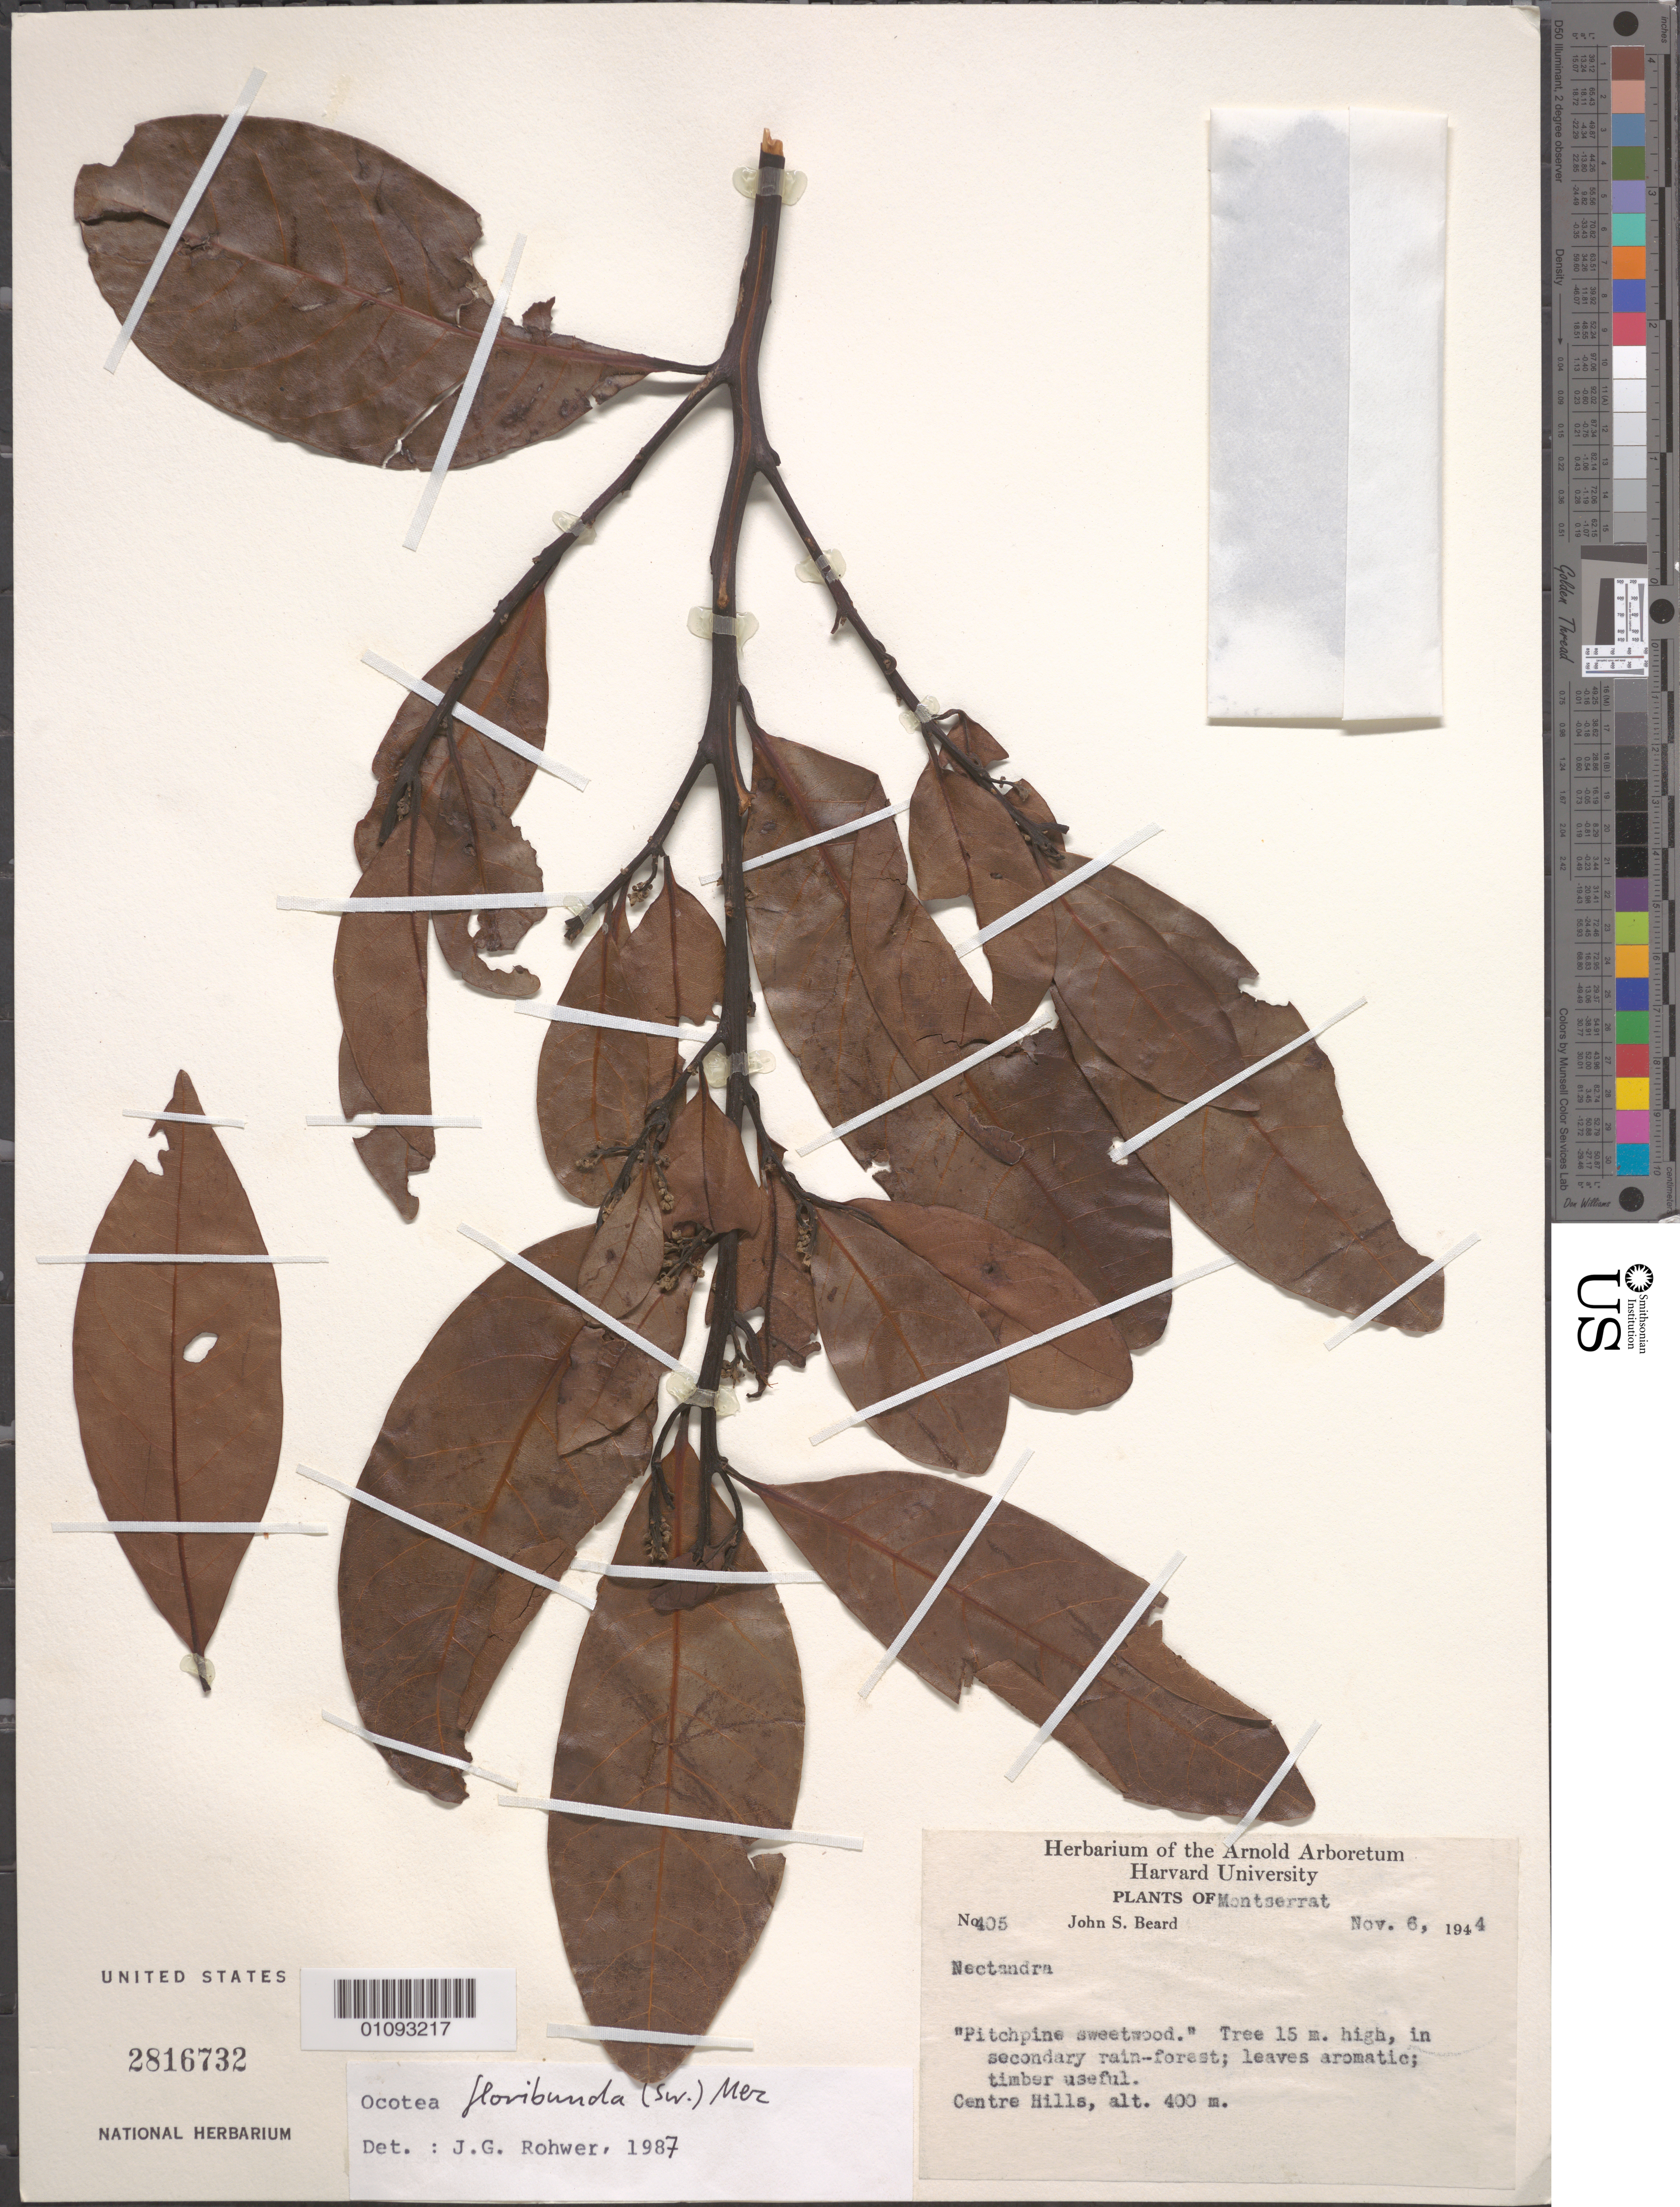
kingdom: Plantae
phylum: Tracheophyta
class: Magnoliopsida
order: Laurales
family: Lauraceae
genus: Ocotea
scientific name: Ocotea floribunda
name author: (Sw.) Mez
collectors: J. Beard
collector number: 405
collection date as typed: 06 Nov 1944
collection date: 1944-11-06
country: Montserrat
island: Montserrat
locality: Center Hills.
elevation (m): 400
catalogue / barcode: US 2816732